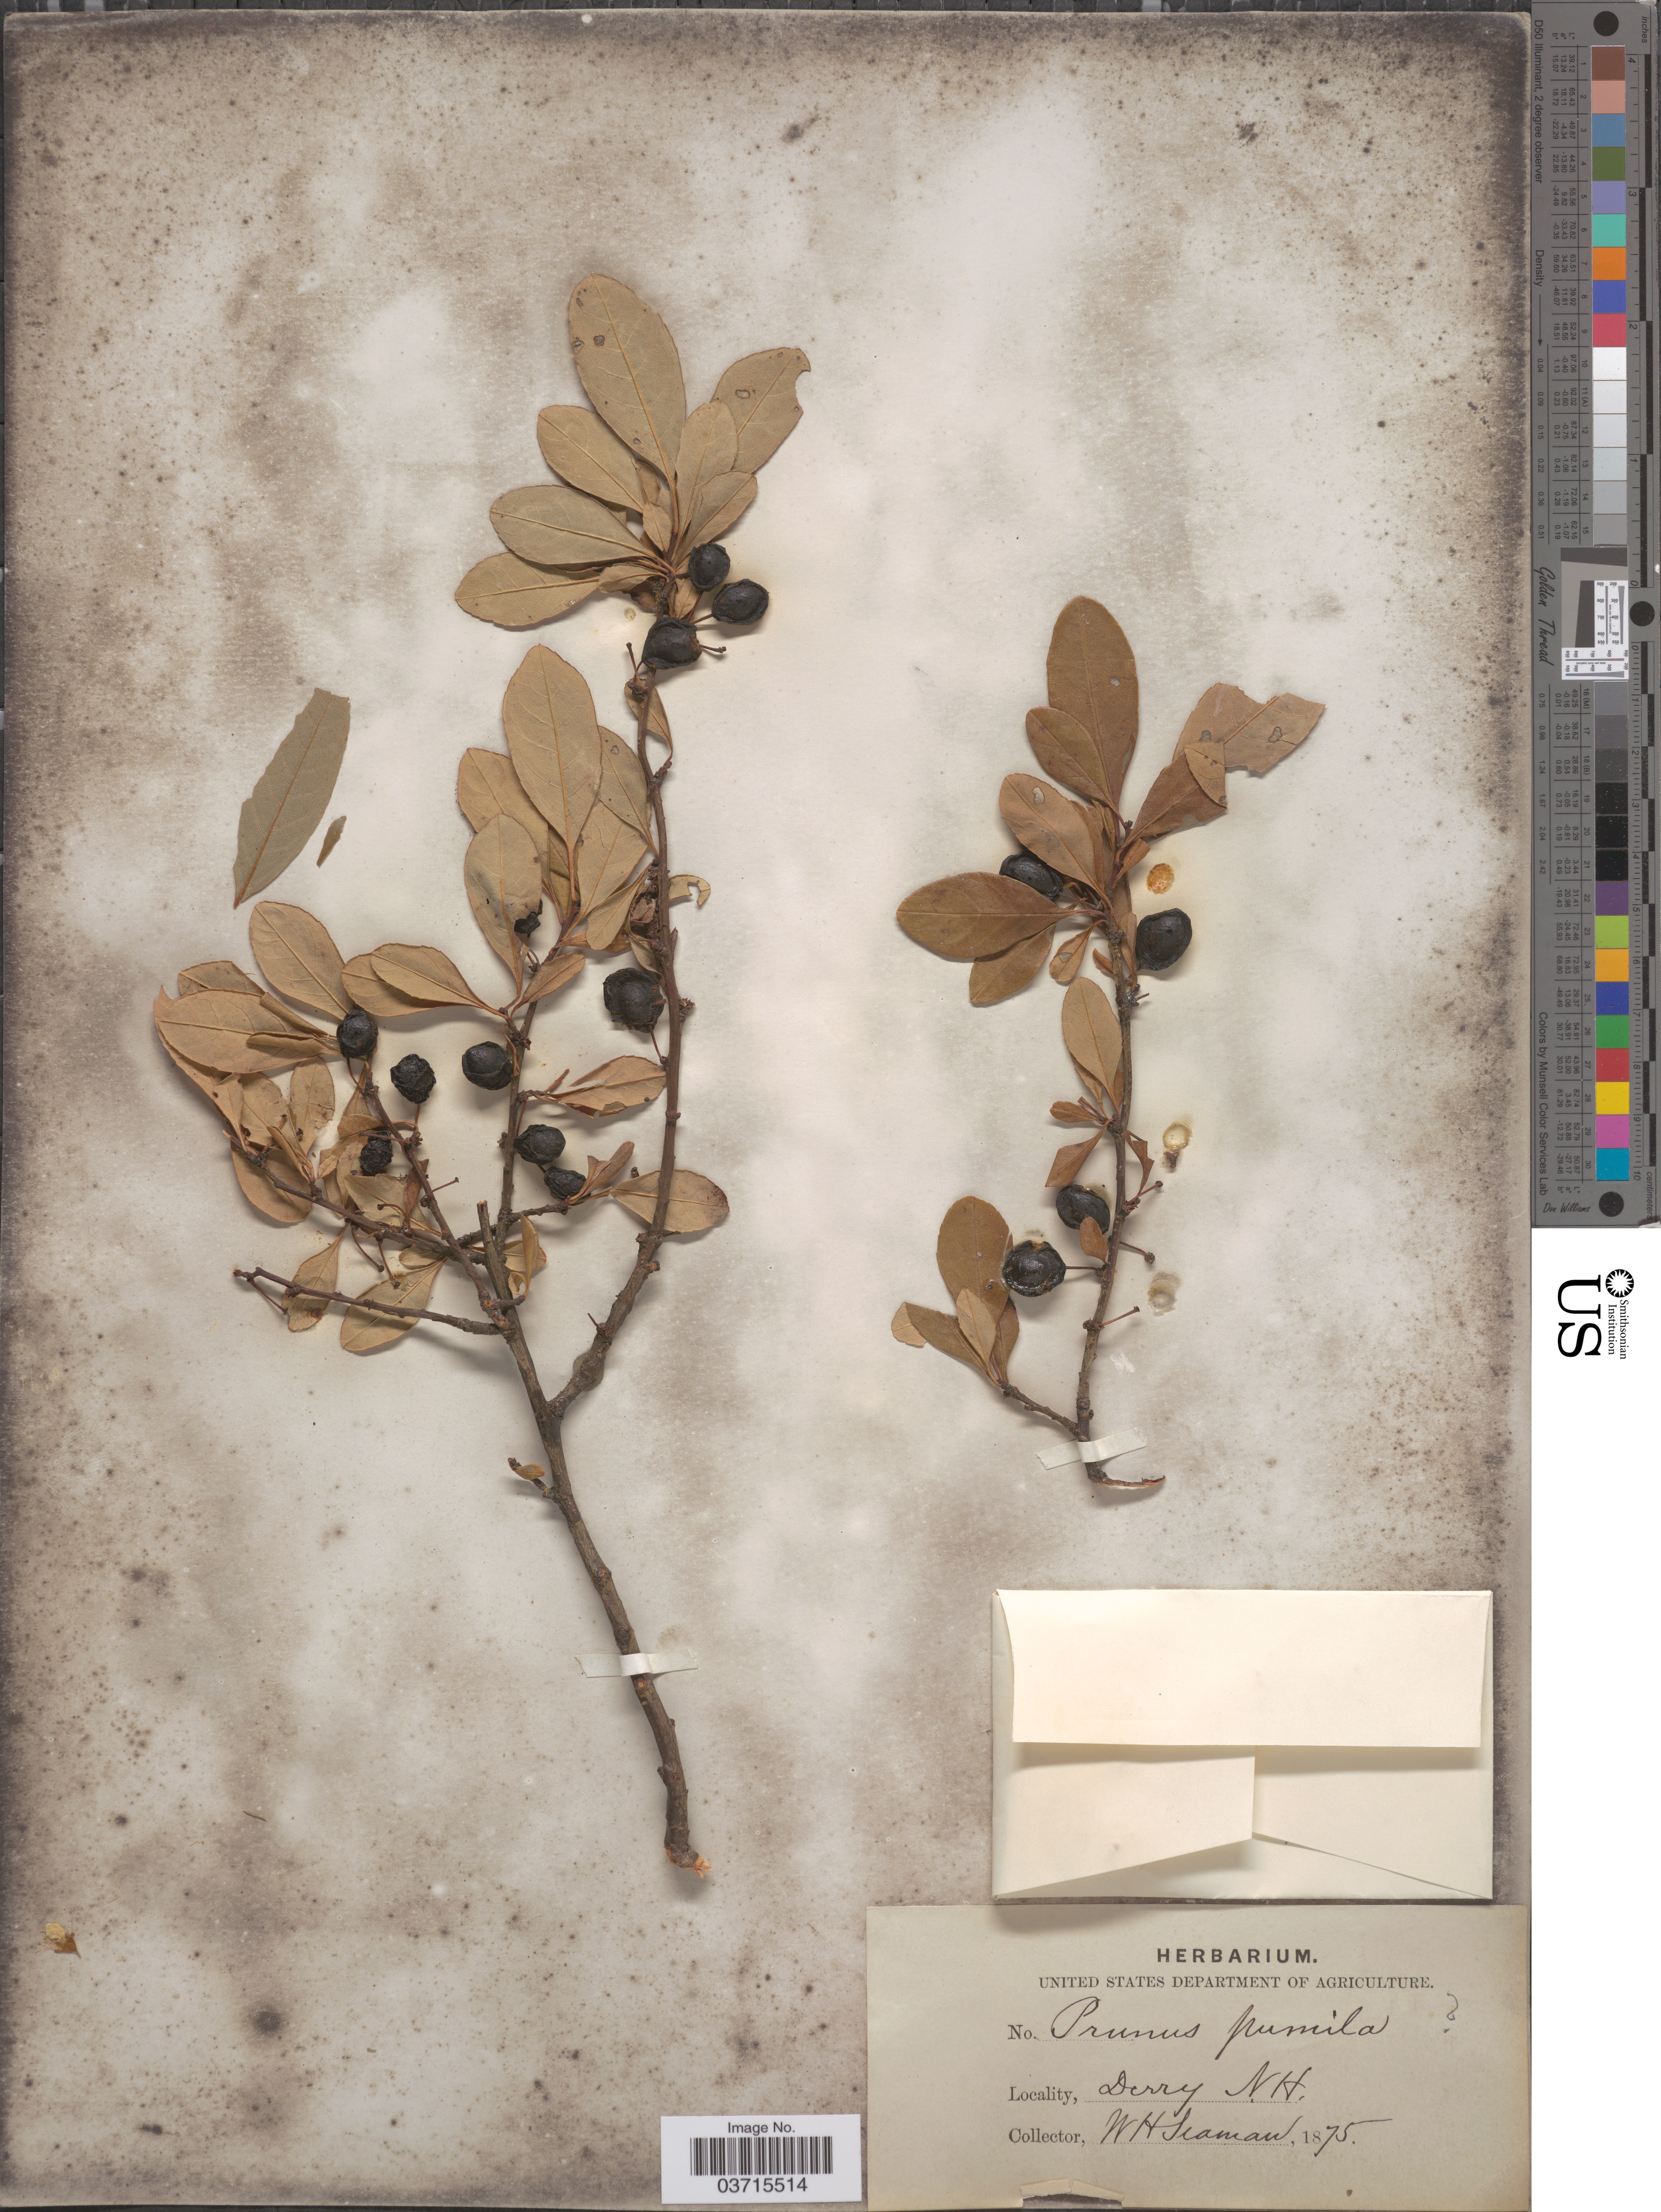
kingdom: Plantae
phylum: Tracheophyta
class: Magnoliopsida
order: Rosales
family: Rosaceae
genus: Prunus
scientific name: Prunus cuneata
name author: Raf.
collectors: W. Seaman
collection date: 1875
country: United States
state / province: New Hampshire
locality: Derry.